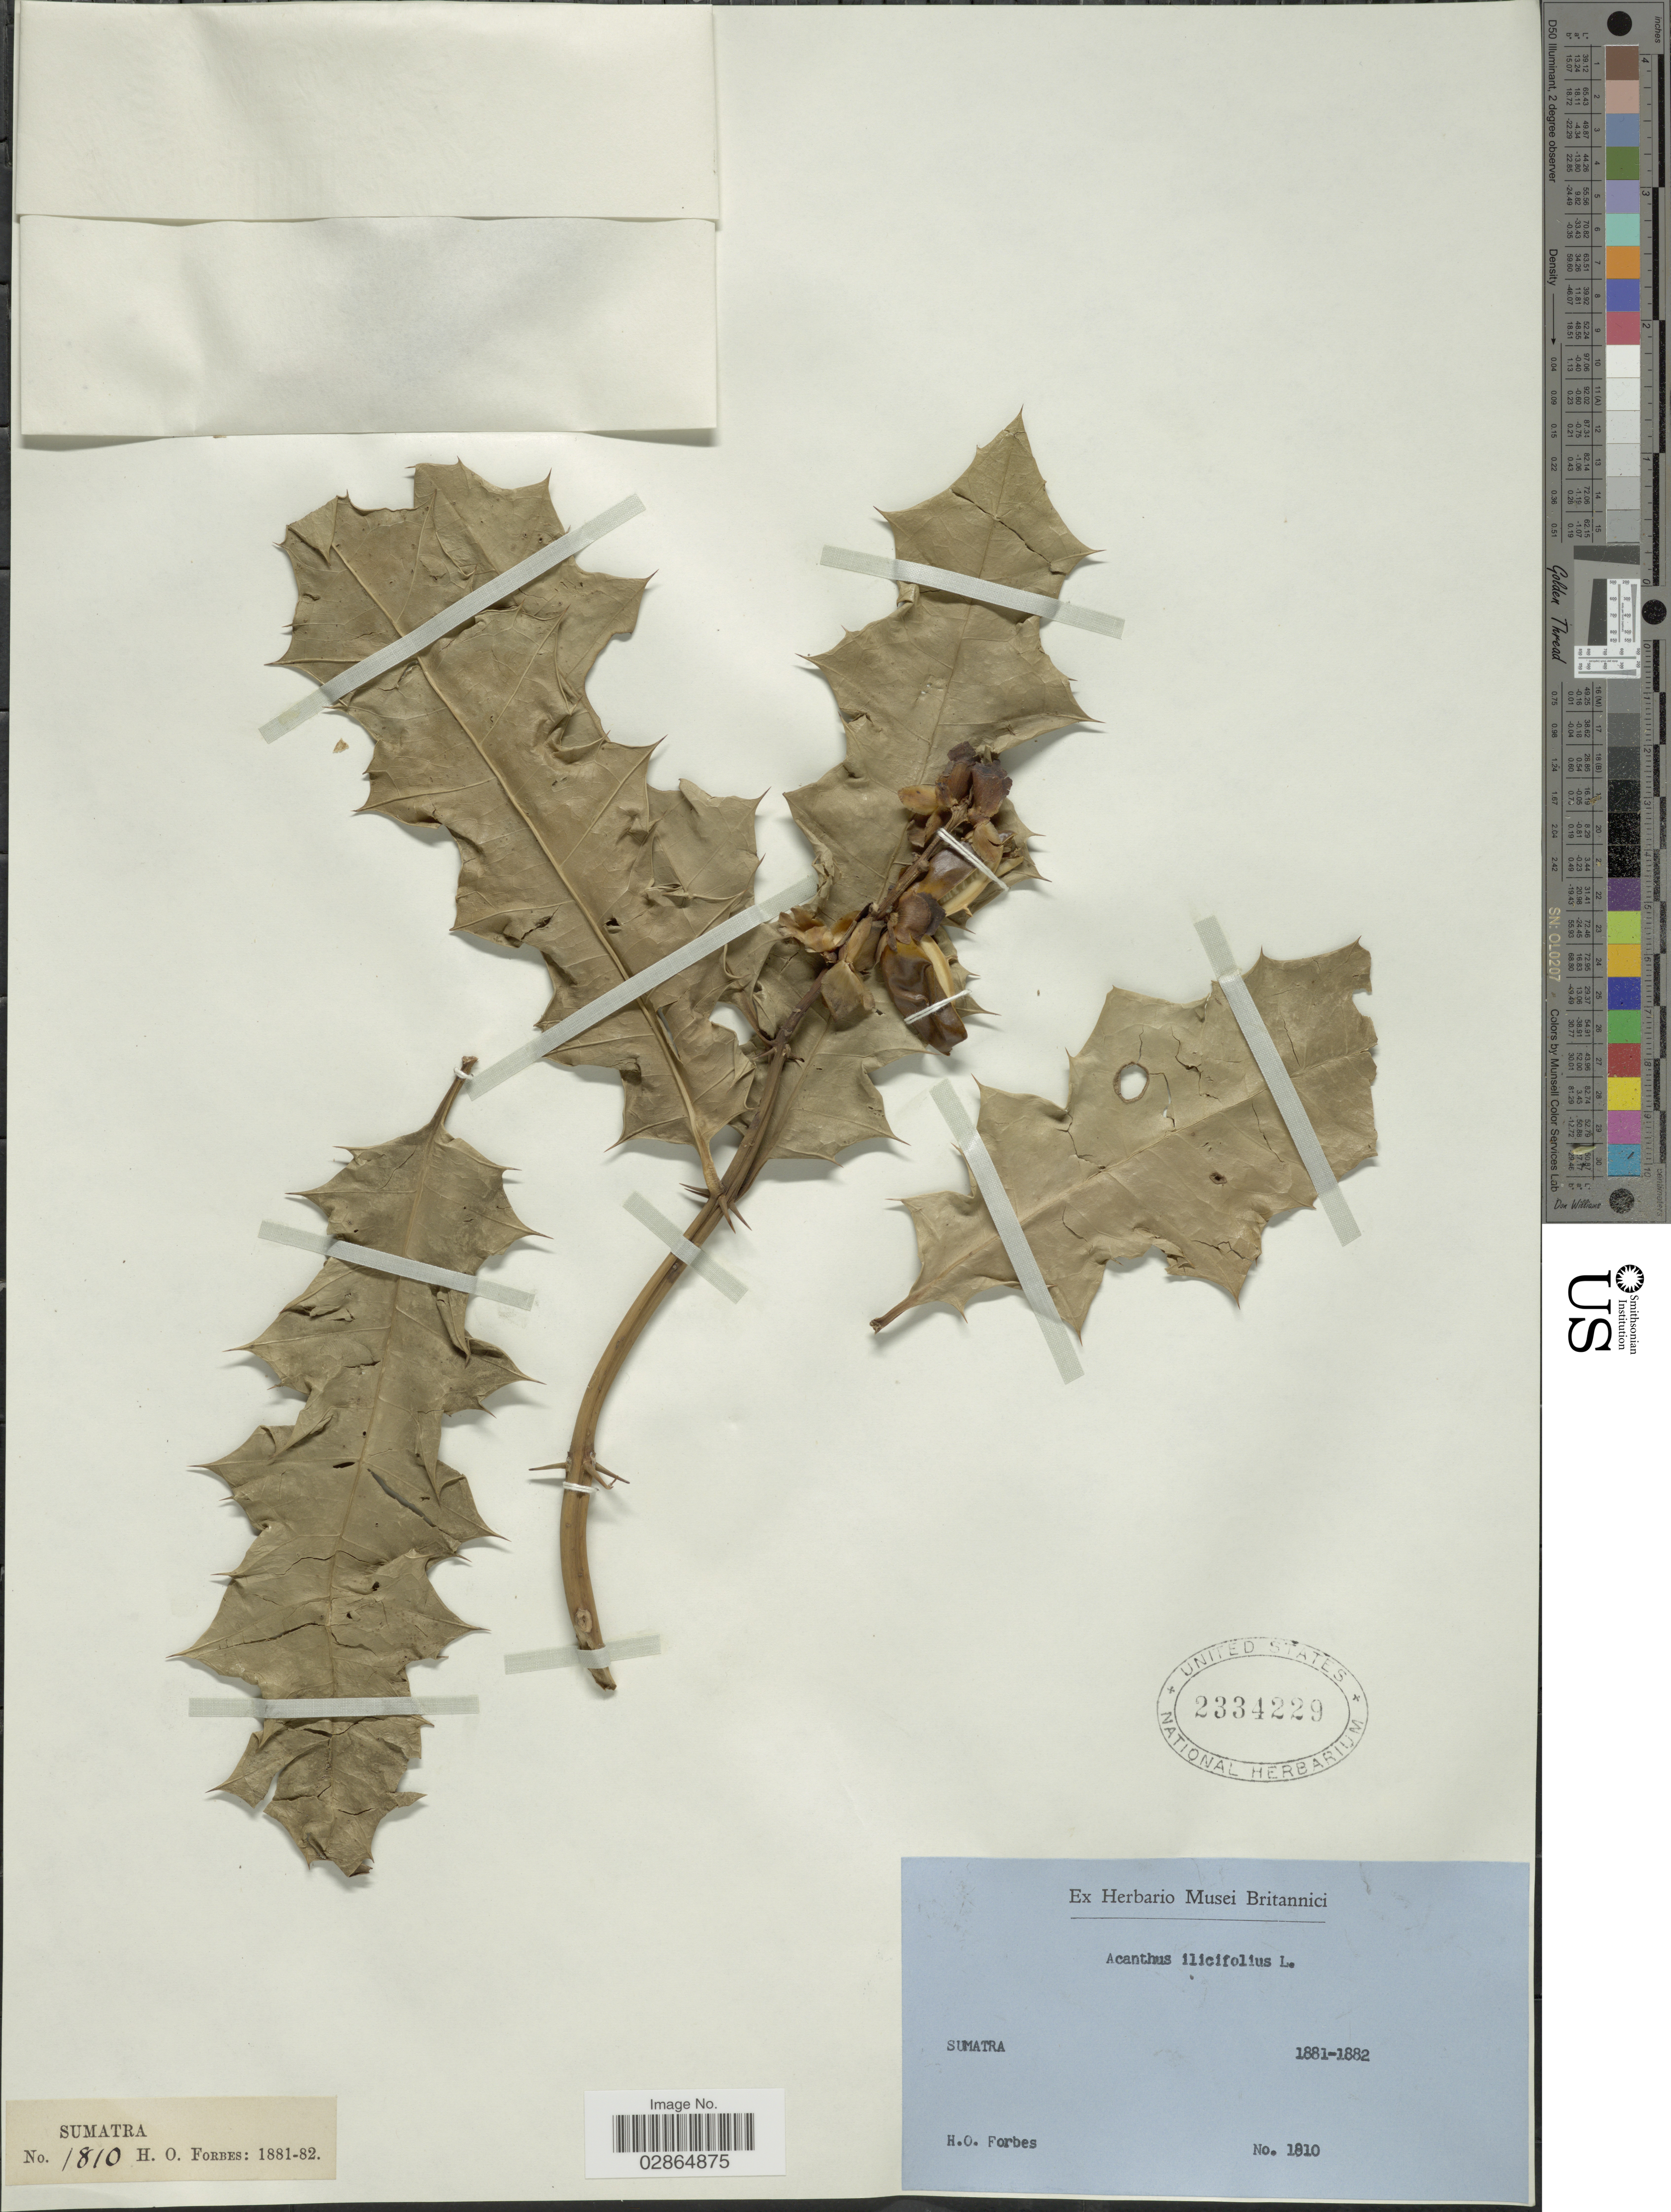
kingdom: Plantae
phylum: Tracheophyta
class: Magnoliopsida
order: Lamiales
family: Acanthaceae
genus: Acanthus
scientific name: Acanthus ebracteatus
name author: Vahl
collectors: H. O. Forbes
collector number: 1810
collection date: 1881/1882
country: Indonesia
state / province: Sumatra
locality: Sumatra.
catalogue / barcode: US 2334229